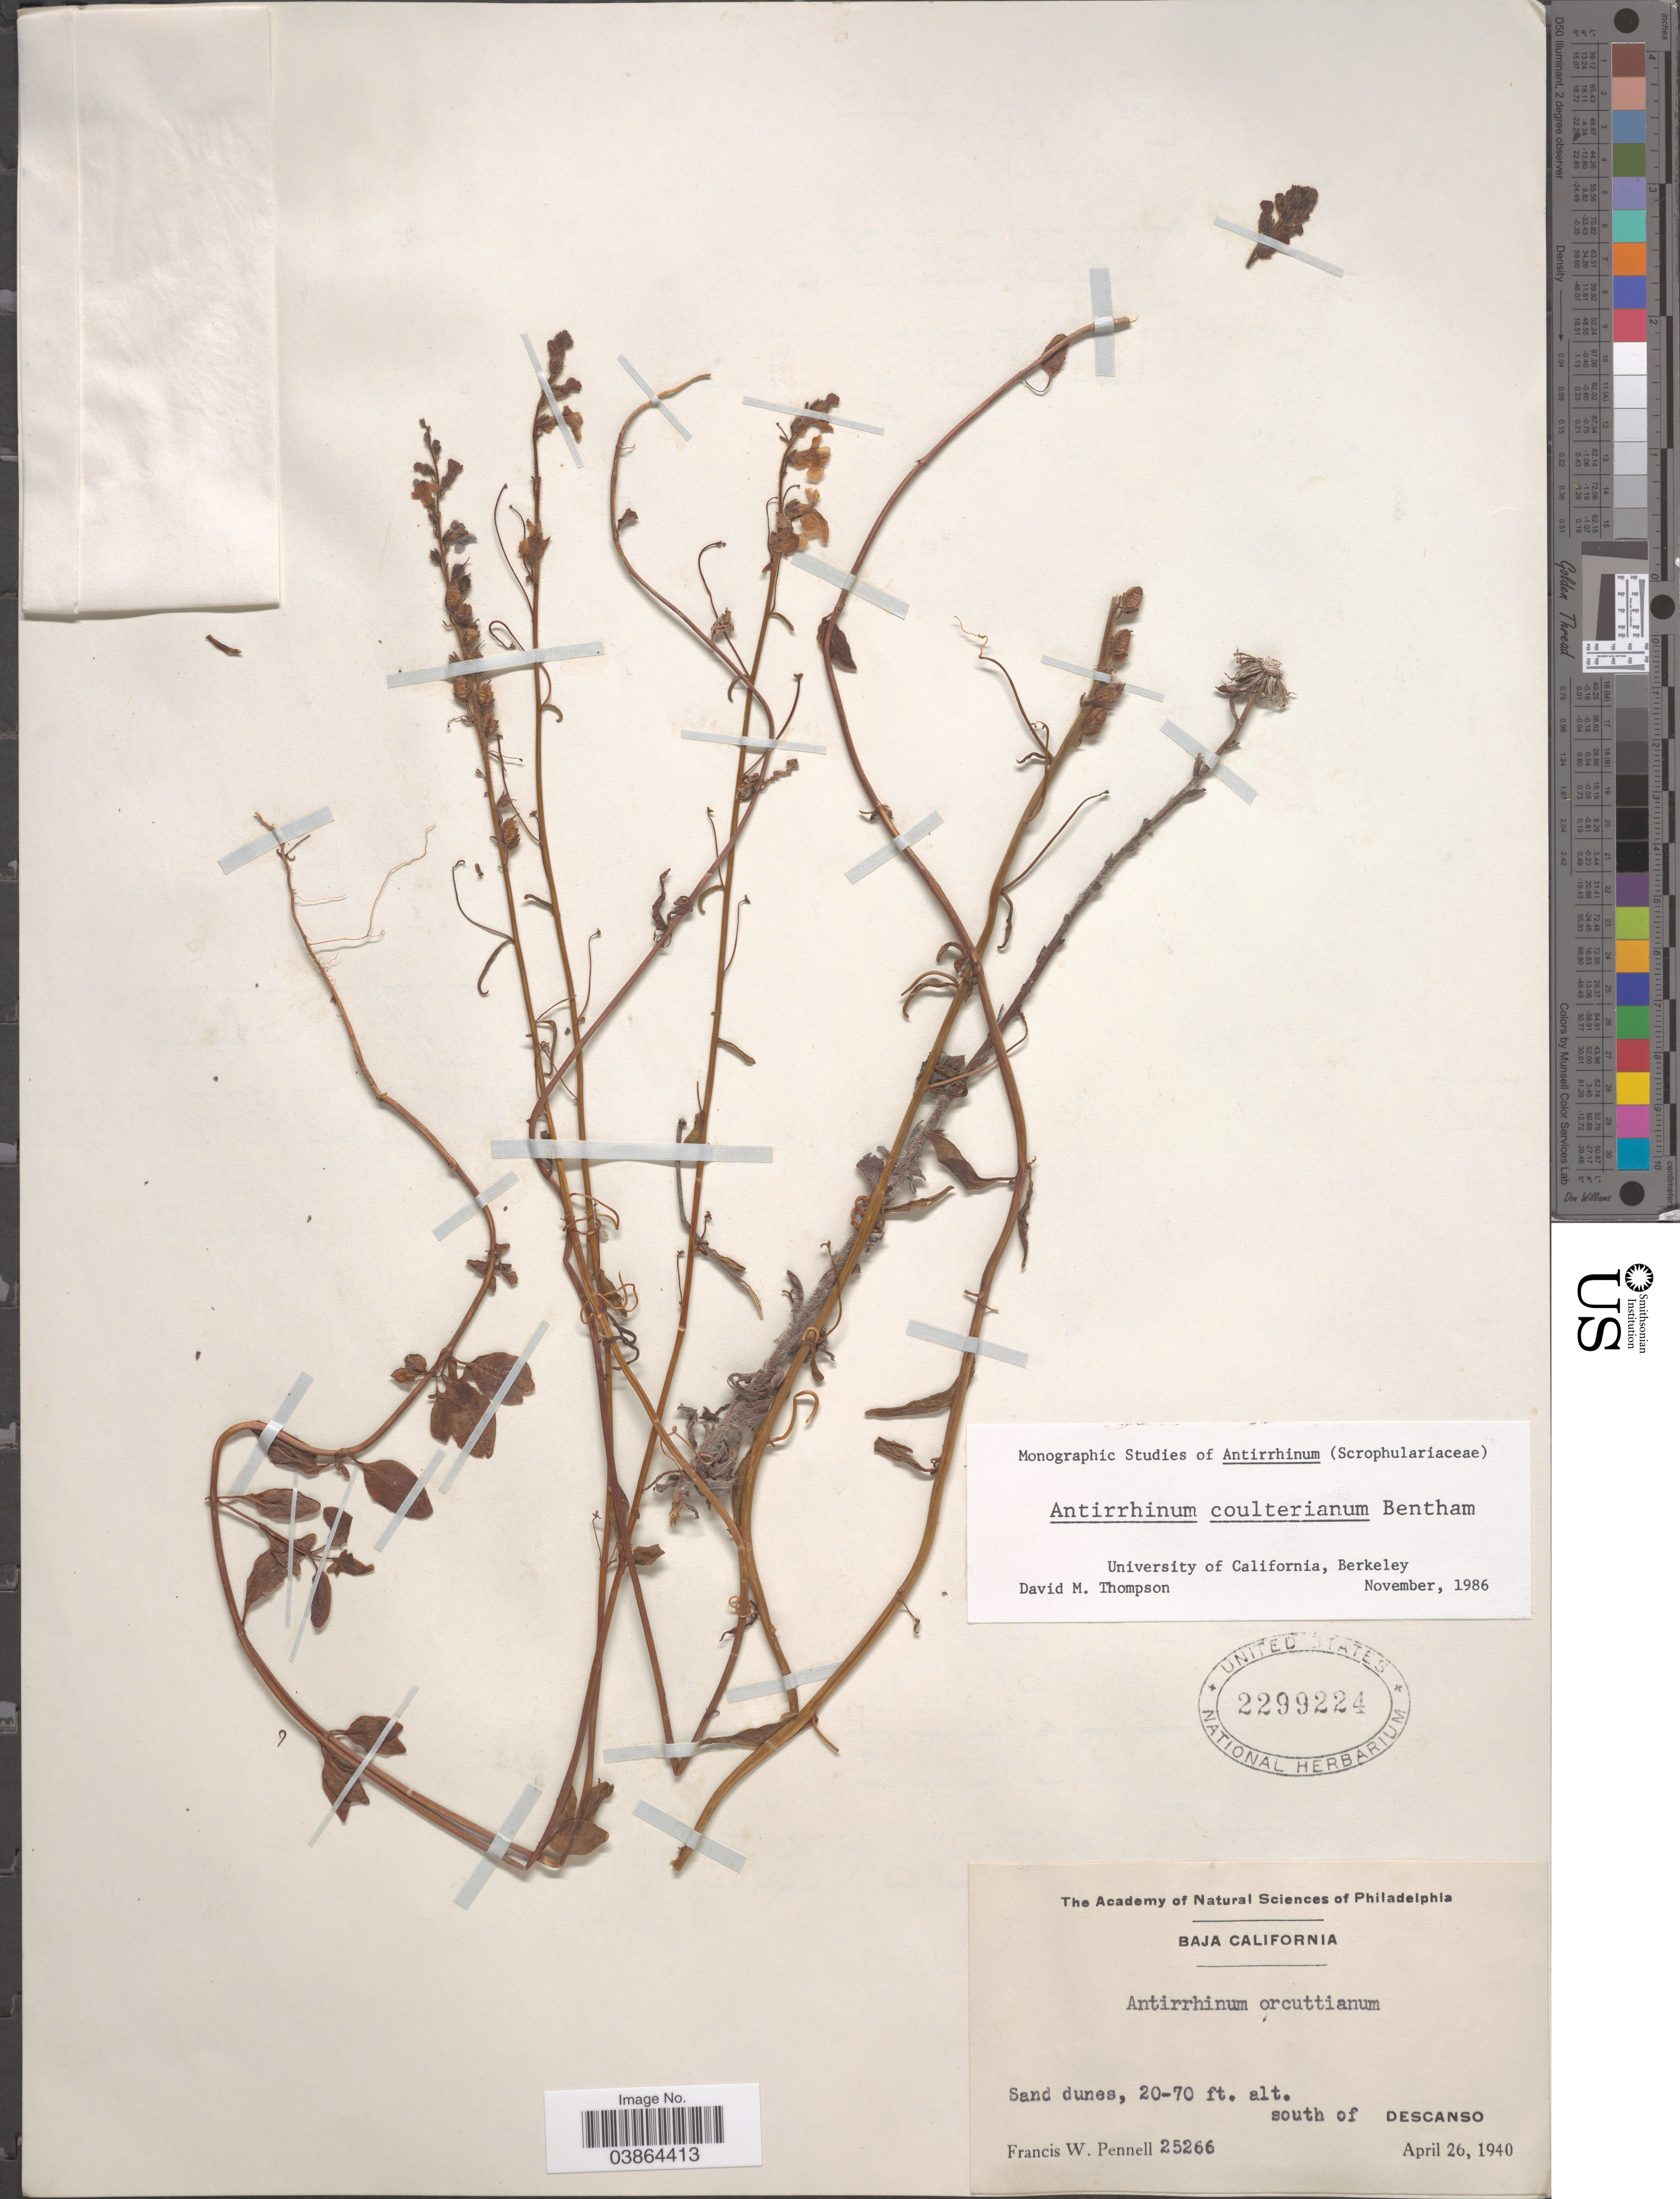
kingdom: Plantae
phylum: Tracheophyta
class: Magnoliopsida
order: Lamiales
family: Plantaginaceae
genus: Sairocarpus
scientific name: Sairocarpus coulterianus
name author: (Benth.) D.A. Sutton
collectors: F. W. Pennell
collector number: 25266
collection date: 1940-04-26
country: Mexico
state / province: Baja California Norte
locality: South of Descanso.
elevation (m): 6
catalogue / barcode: US 2299224